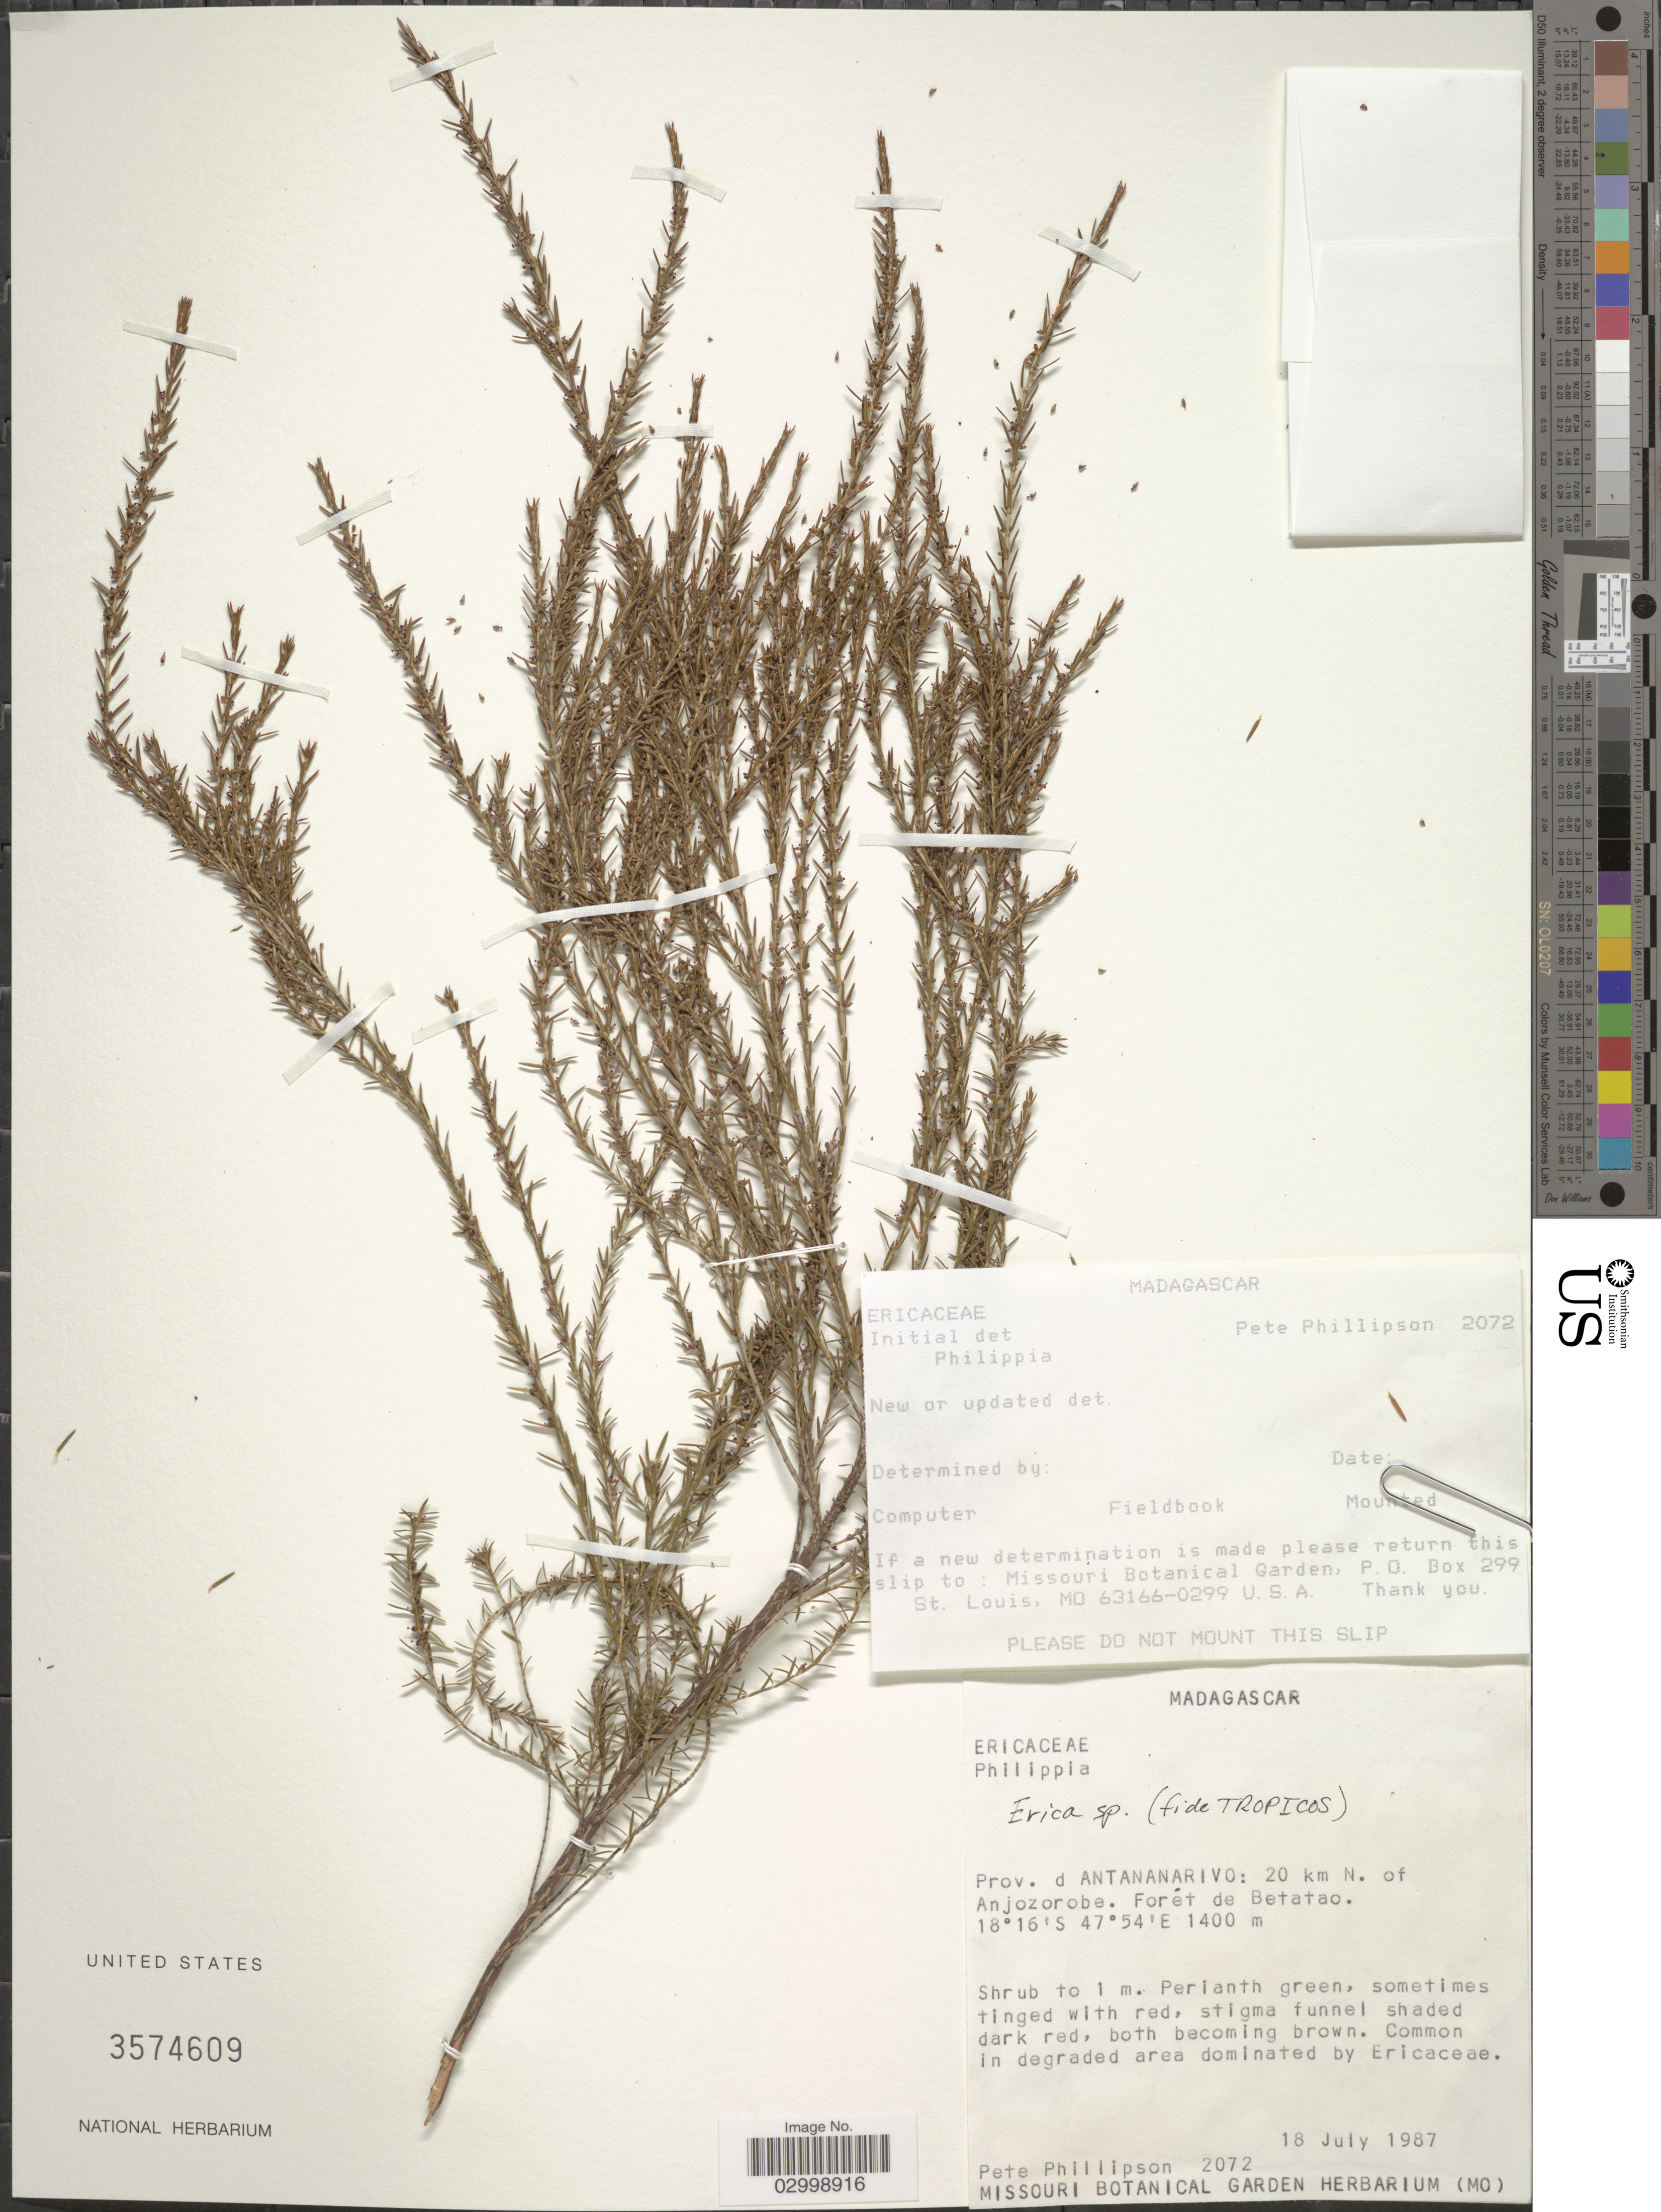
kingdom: Plantae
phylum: Tracheophyta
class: Magnoliopsida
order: Ericales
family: Ericaceae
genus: Erica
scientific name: Erica sp.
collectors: P. B. Phillipson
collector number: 2072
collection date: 1987-07-18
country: Madagascar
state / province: Analamanga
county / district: Anjozorobe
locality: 20 km N. of Anjozorobe. Forét de Betatao.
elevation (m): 1400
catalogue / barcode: US 3574609